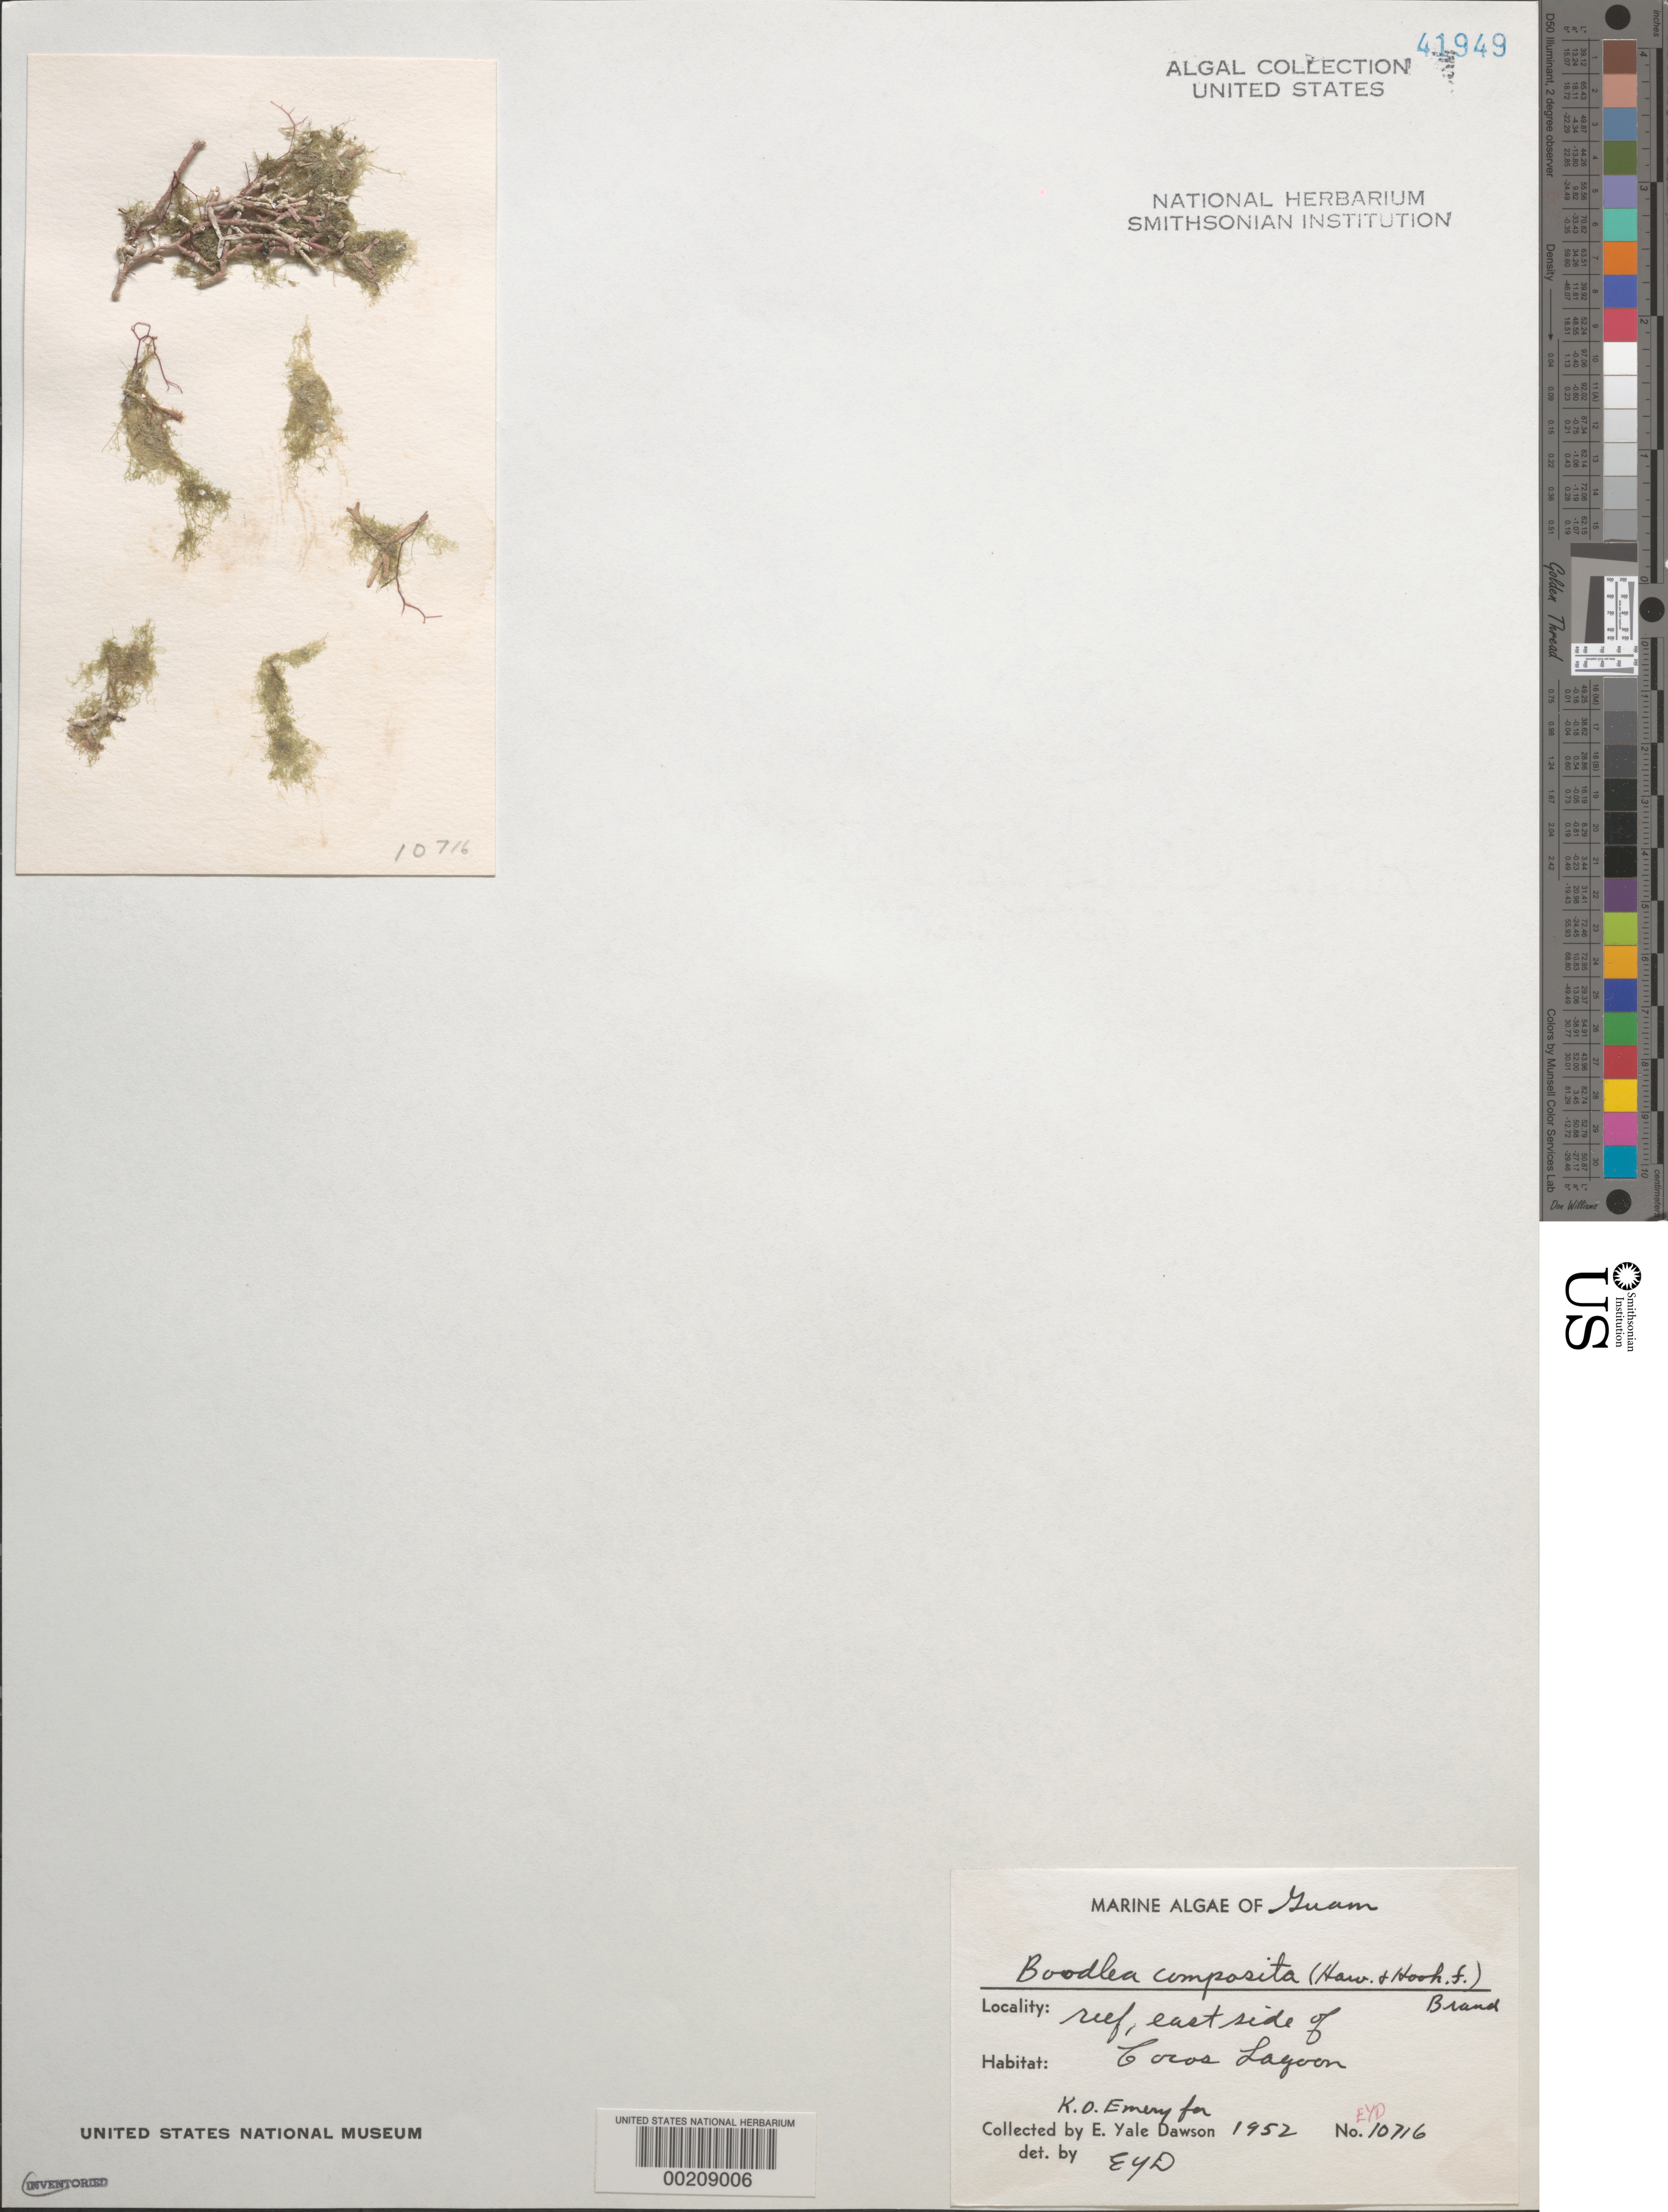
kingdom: Plantae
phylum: Chlorophyta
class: Ulvophyceae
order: Siphonocladales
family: Boodleaceae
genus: Boodlea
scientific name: Boodlea composita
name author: (Humb. & Humb.) Brand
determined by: Dawson, E. Y.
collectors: K. Emery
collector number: EYD 10716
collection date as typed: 1952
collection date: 1952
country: Guam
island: Guam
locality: Cocos Lagoon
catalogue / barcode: US 41949